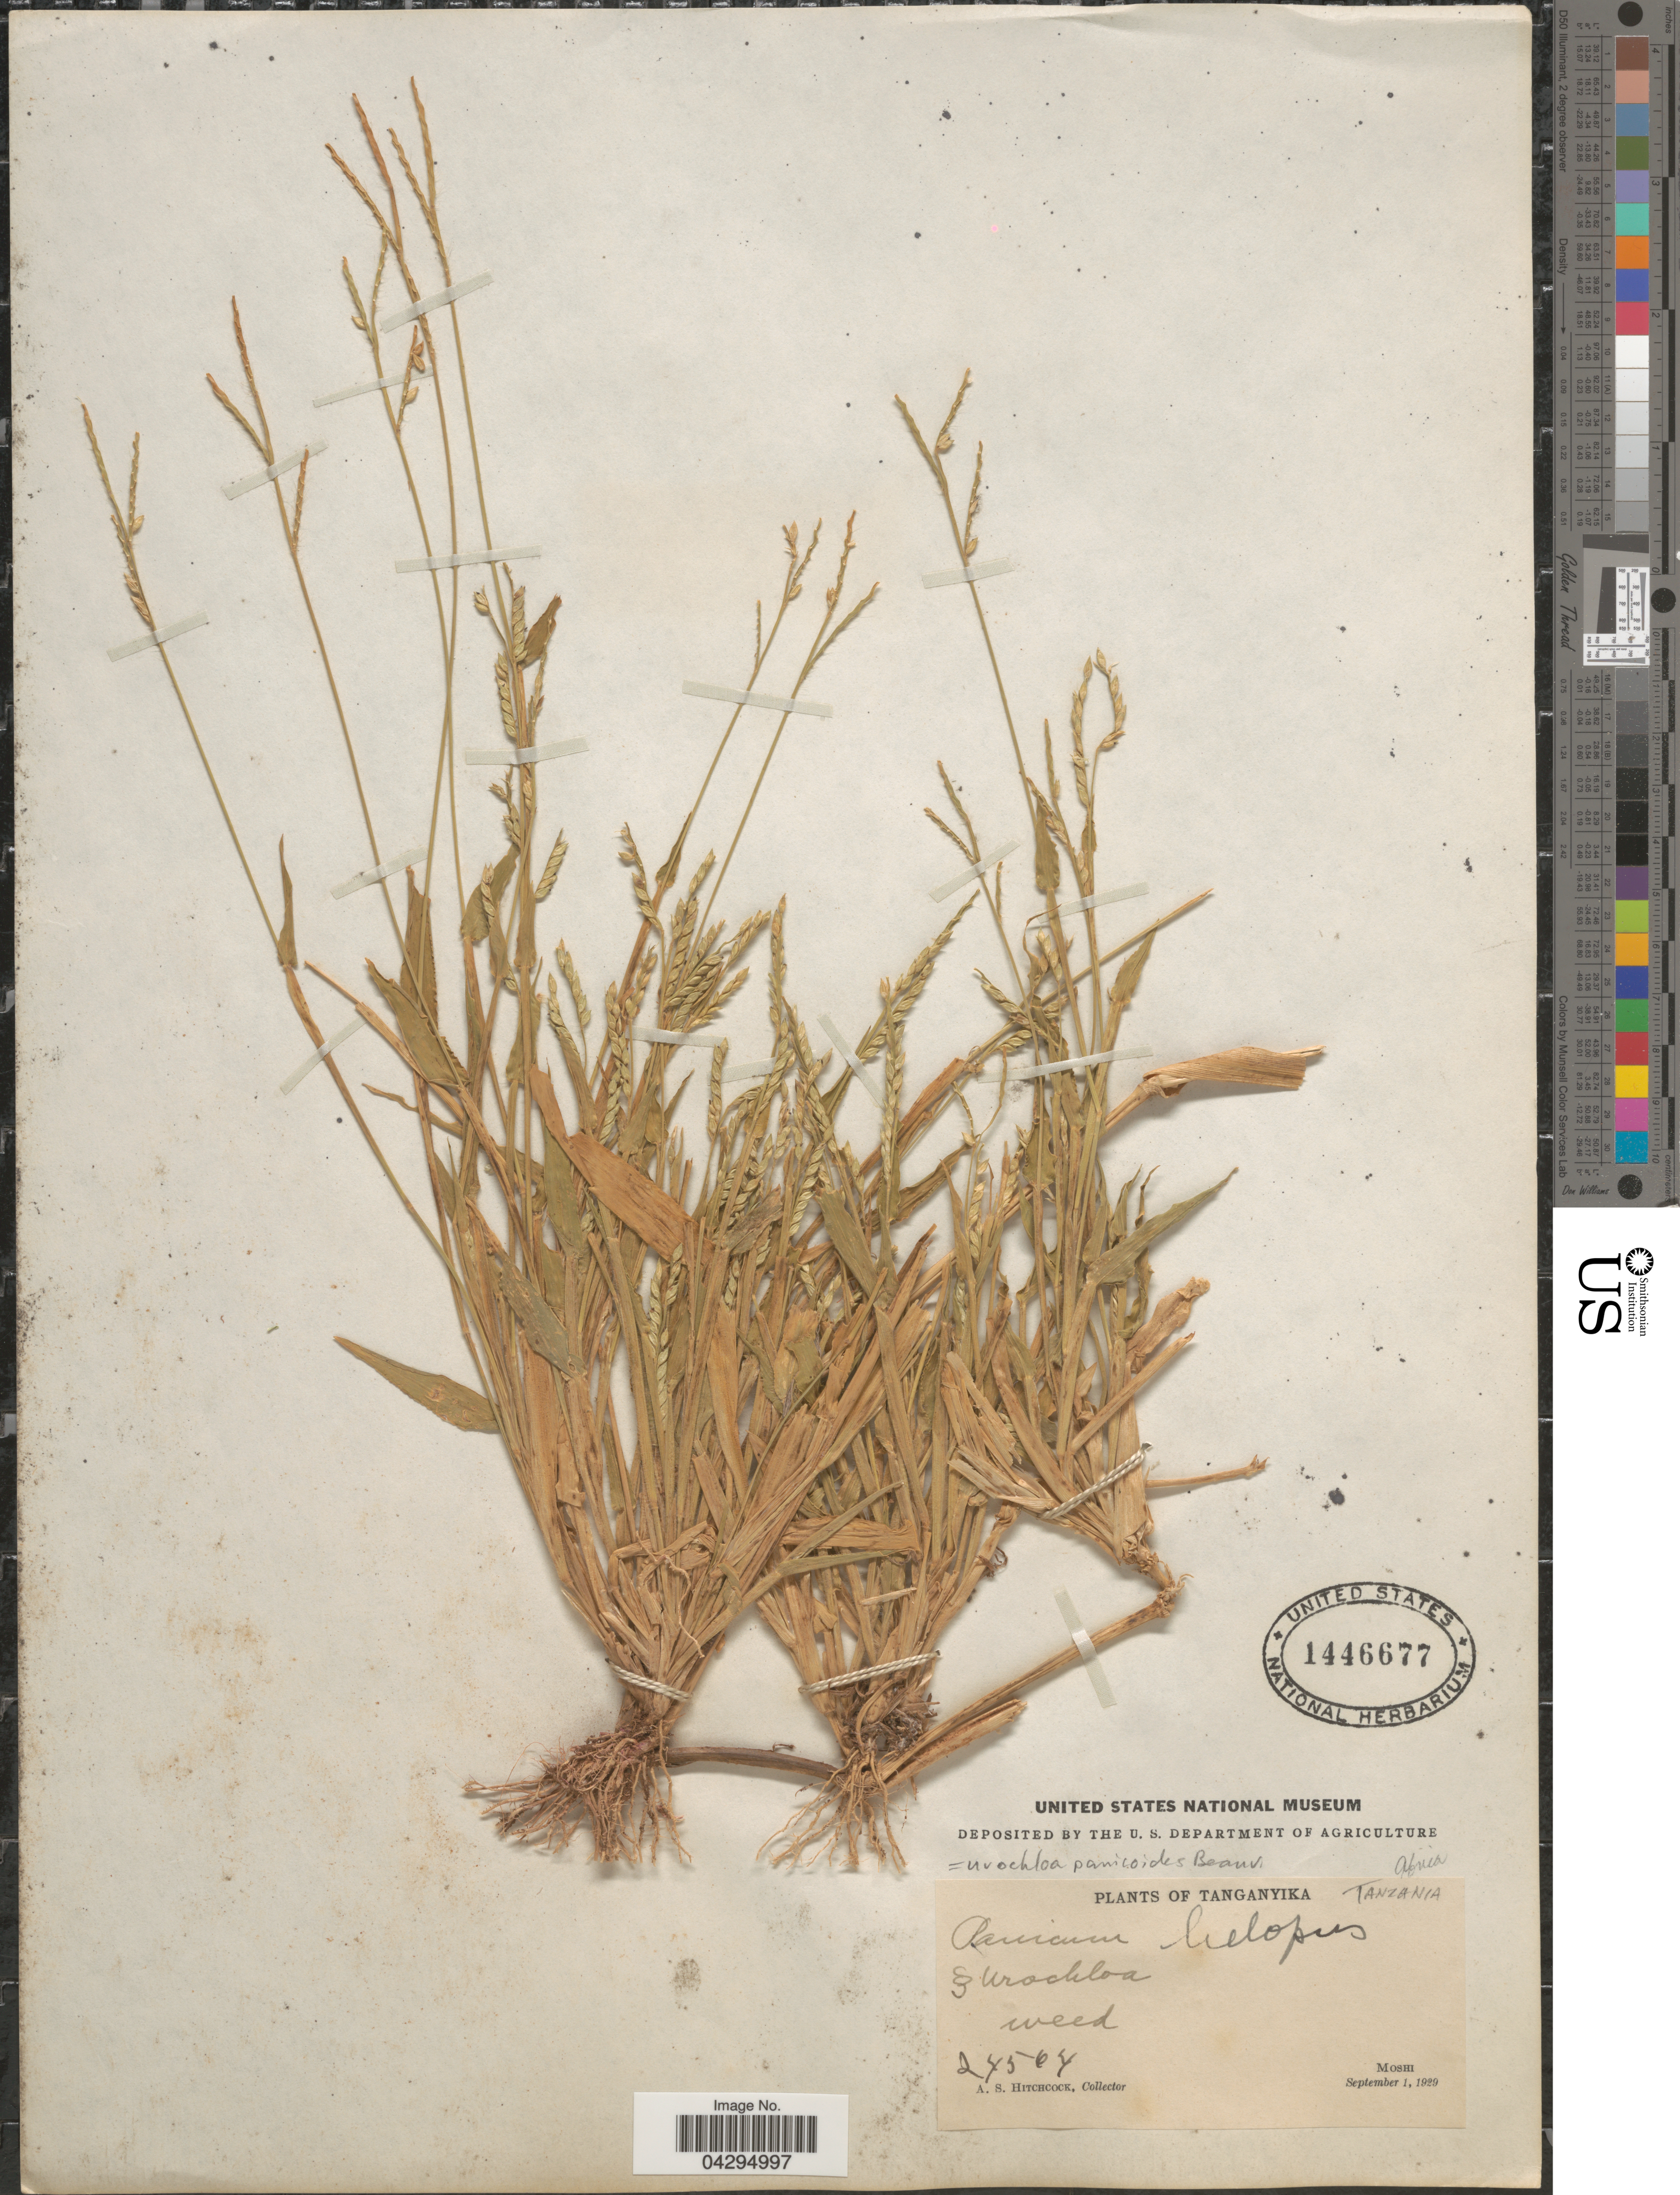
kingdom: Plantae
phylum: Tracheophyta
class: Liliopsida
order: Poales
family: Poaceae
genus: Urochloa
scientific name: Urochloa panicoides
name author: P. Beauv.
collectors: A. S. Hitchcock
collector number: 24564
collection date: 1929-09-01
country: Tanzania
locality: Tanganyika. Moshi.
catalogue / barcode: US 1446677